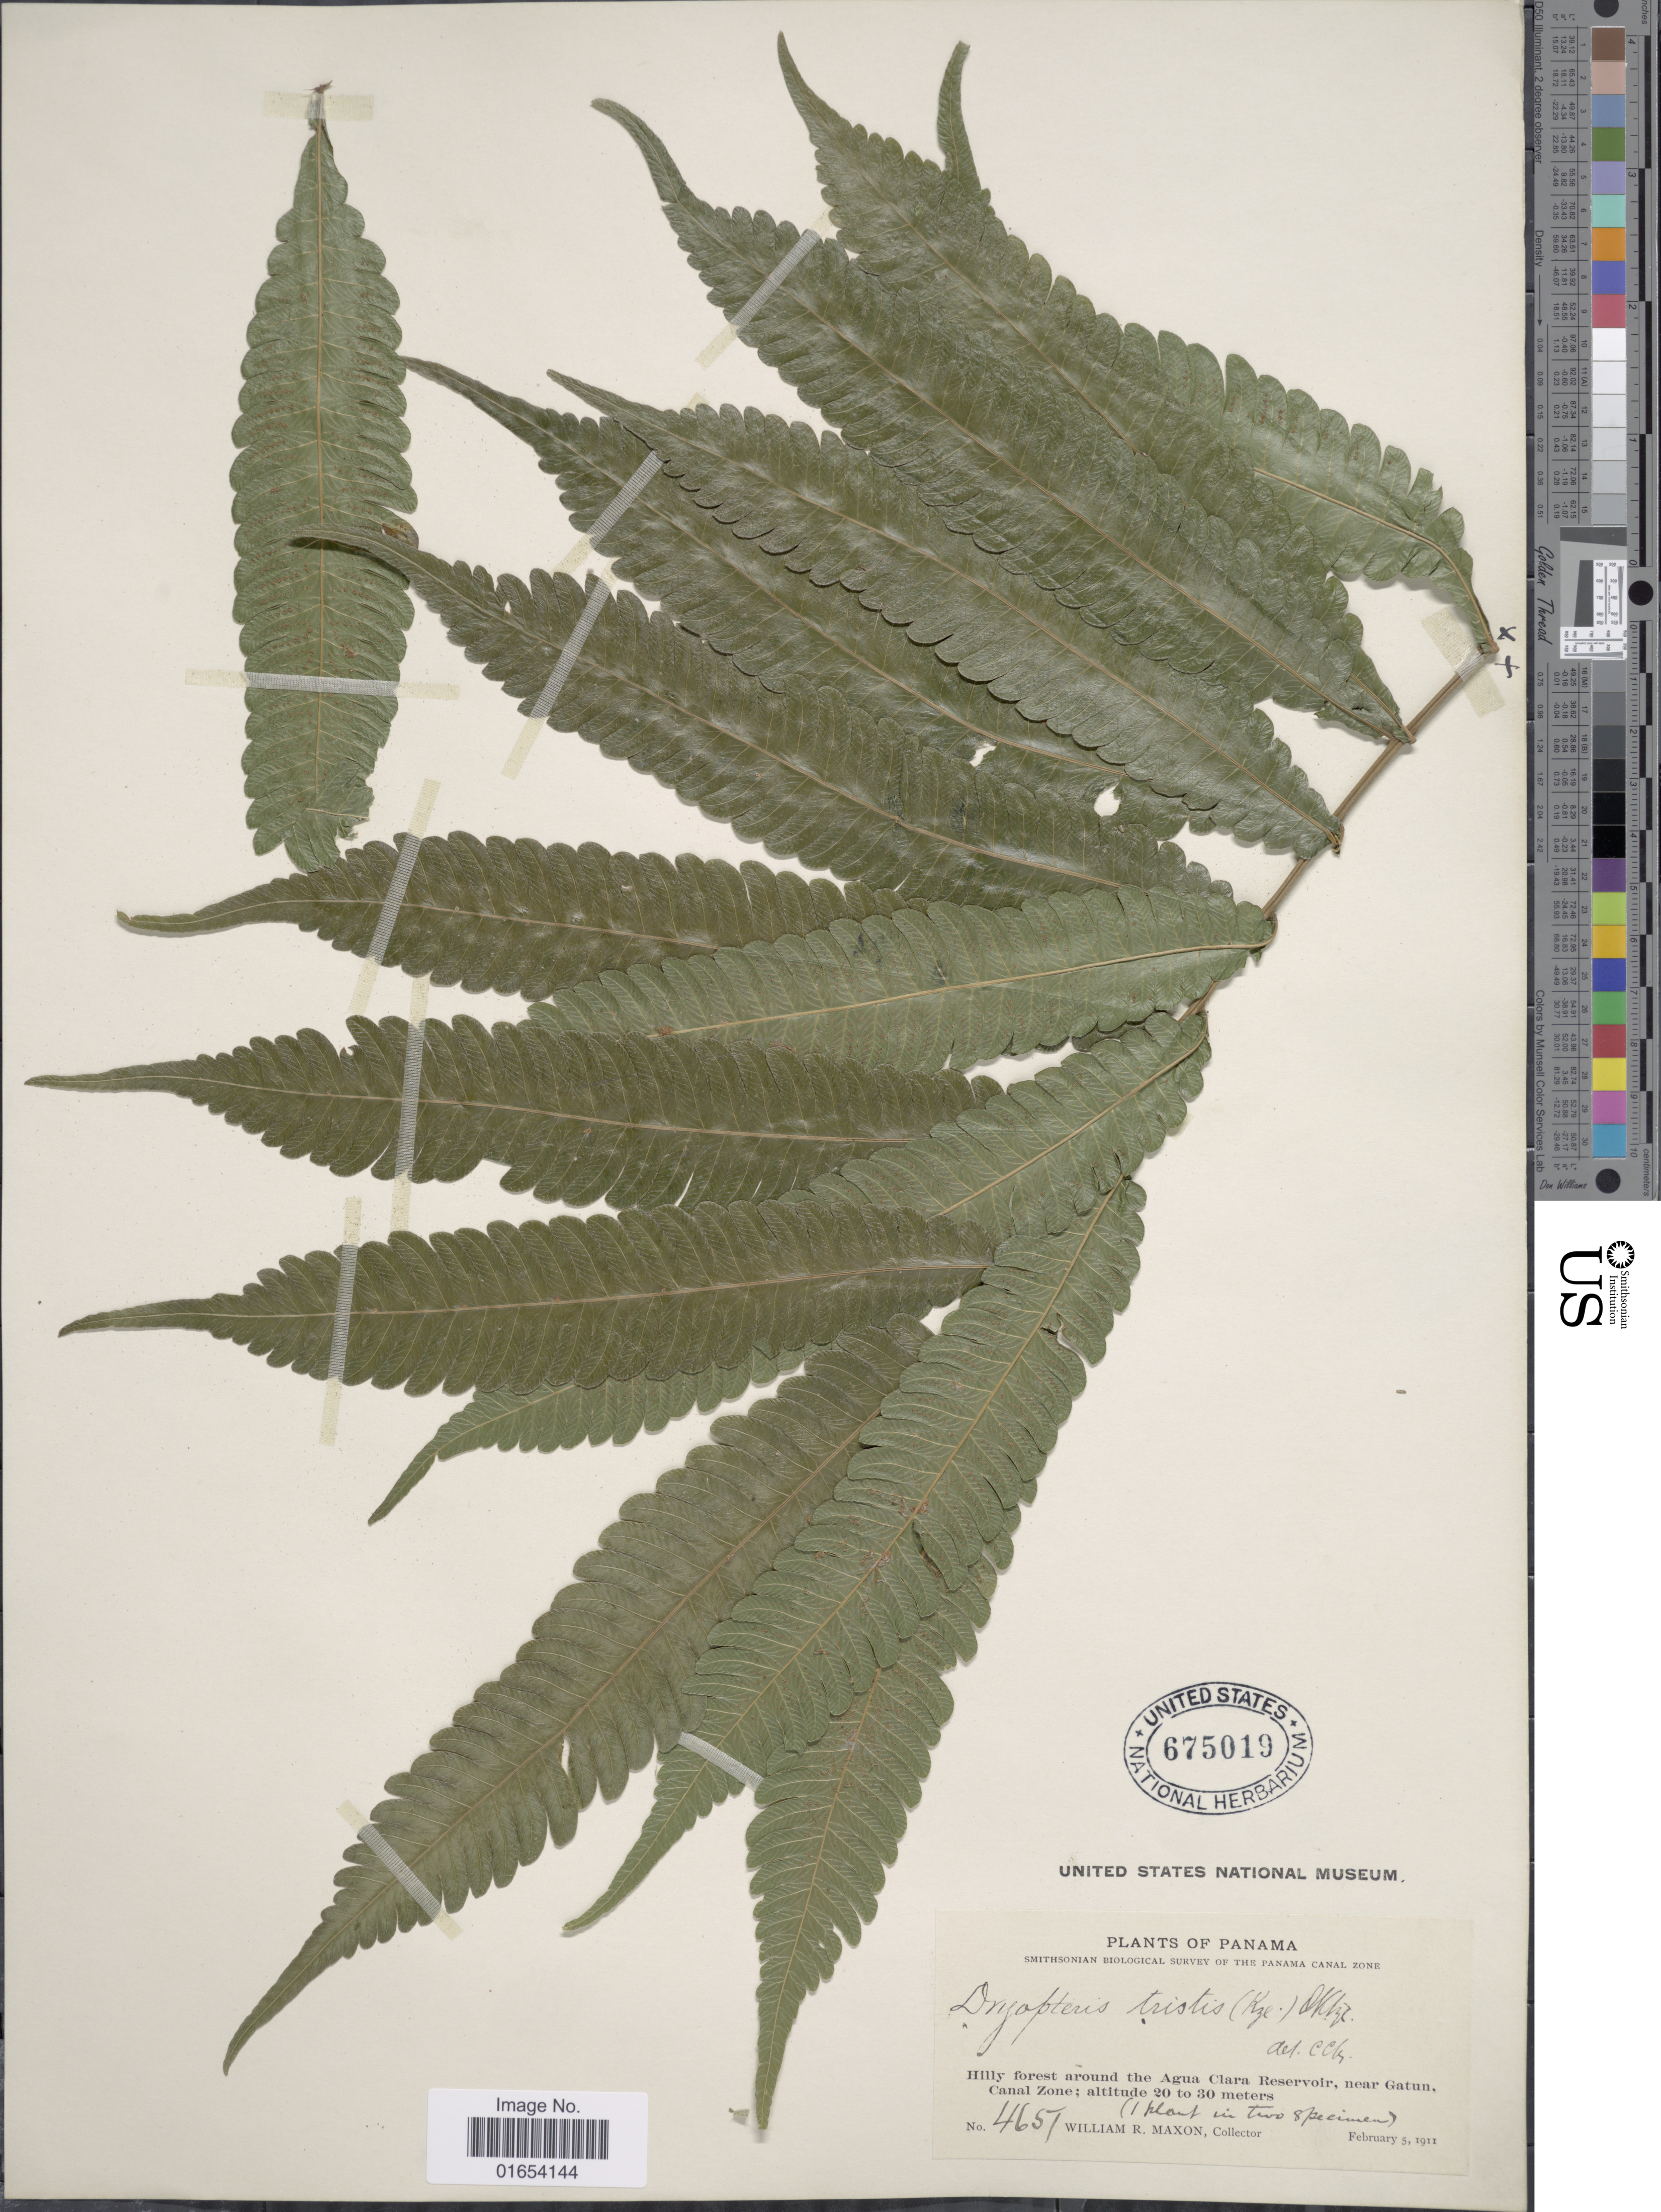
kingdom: Plantae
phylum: Tracheophyta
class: Polypodiopsida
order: Polypodiales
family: Thelypteridaceae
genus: Goniopteris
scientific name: Goniopteris nicaraguensis (C. Chr.) comb. nov., ined 2015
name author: (C. Chr.)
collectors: W. R. Maxon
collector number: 4651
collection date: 1911-02-05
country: Panama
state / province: Colón / Panamá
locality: Hilly forest around the Agua Clara Reservoir, near Gatun, Canal Zone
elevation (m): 20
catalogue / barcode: US 675019